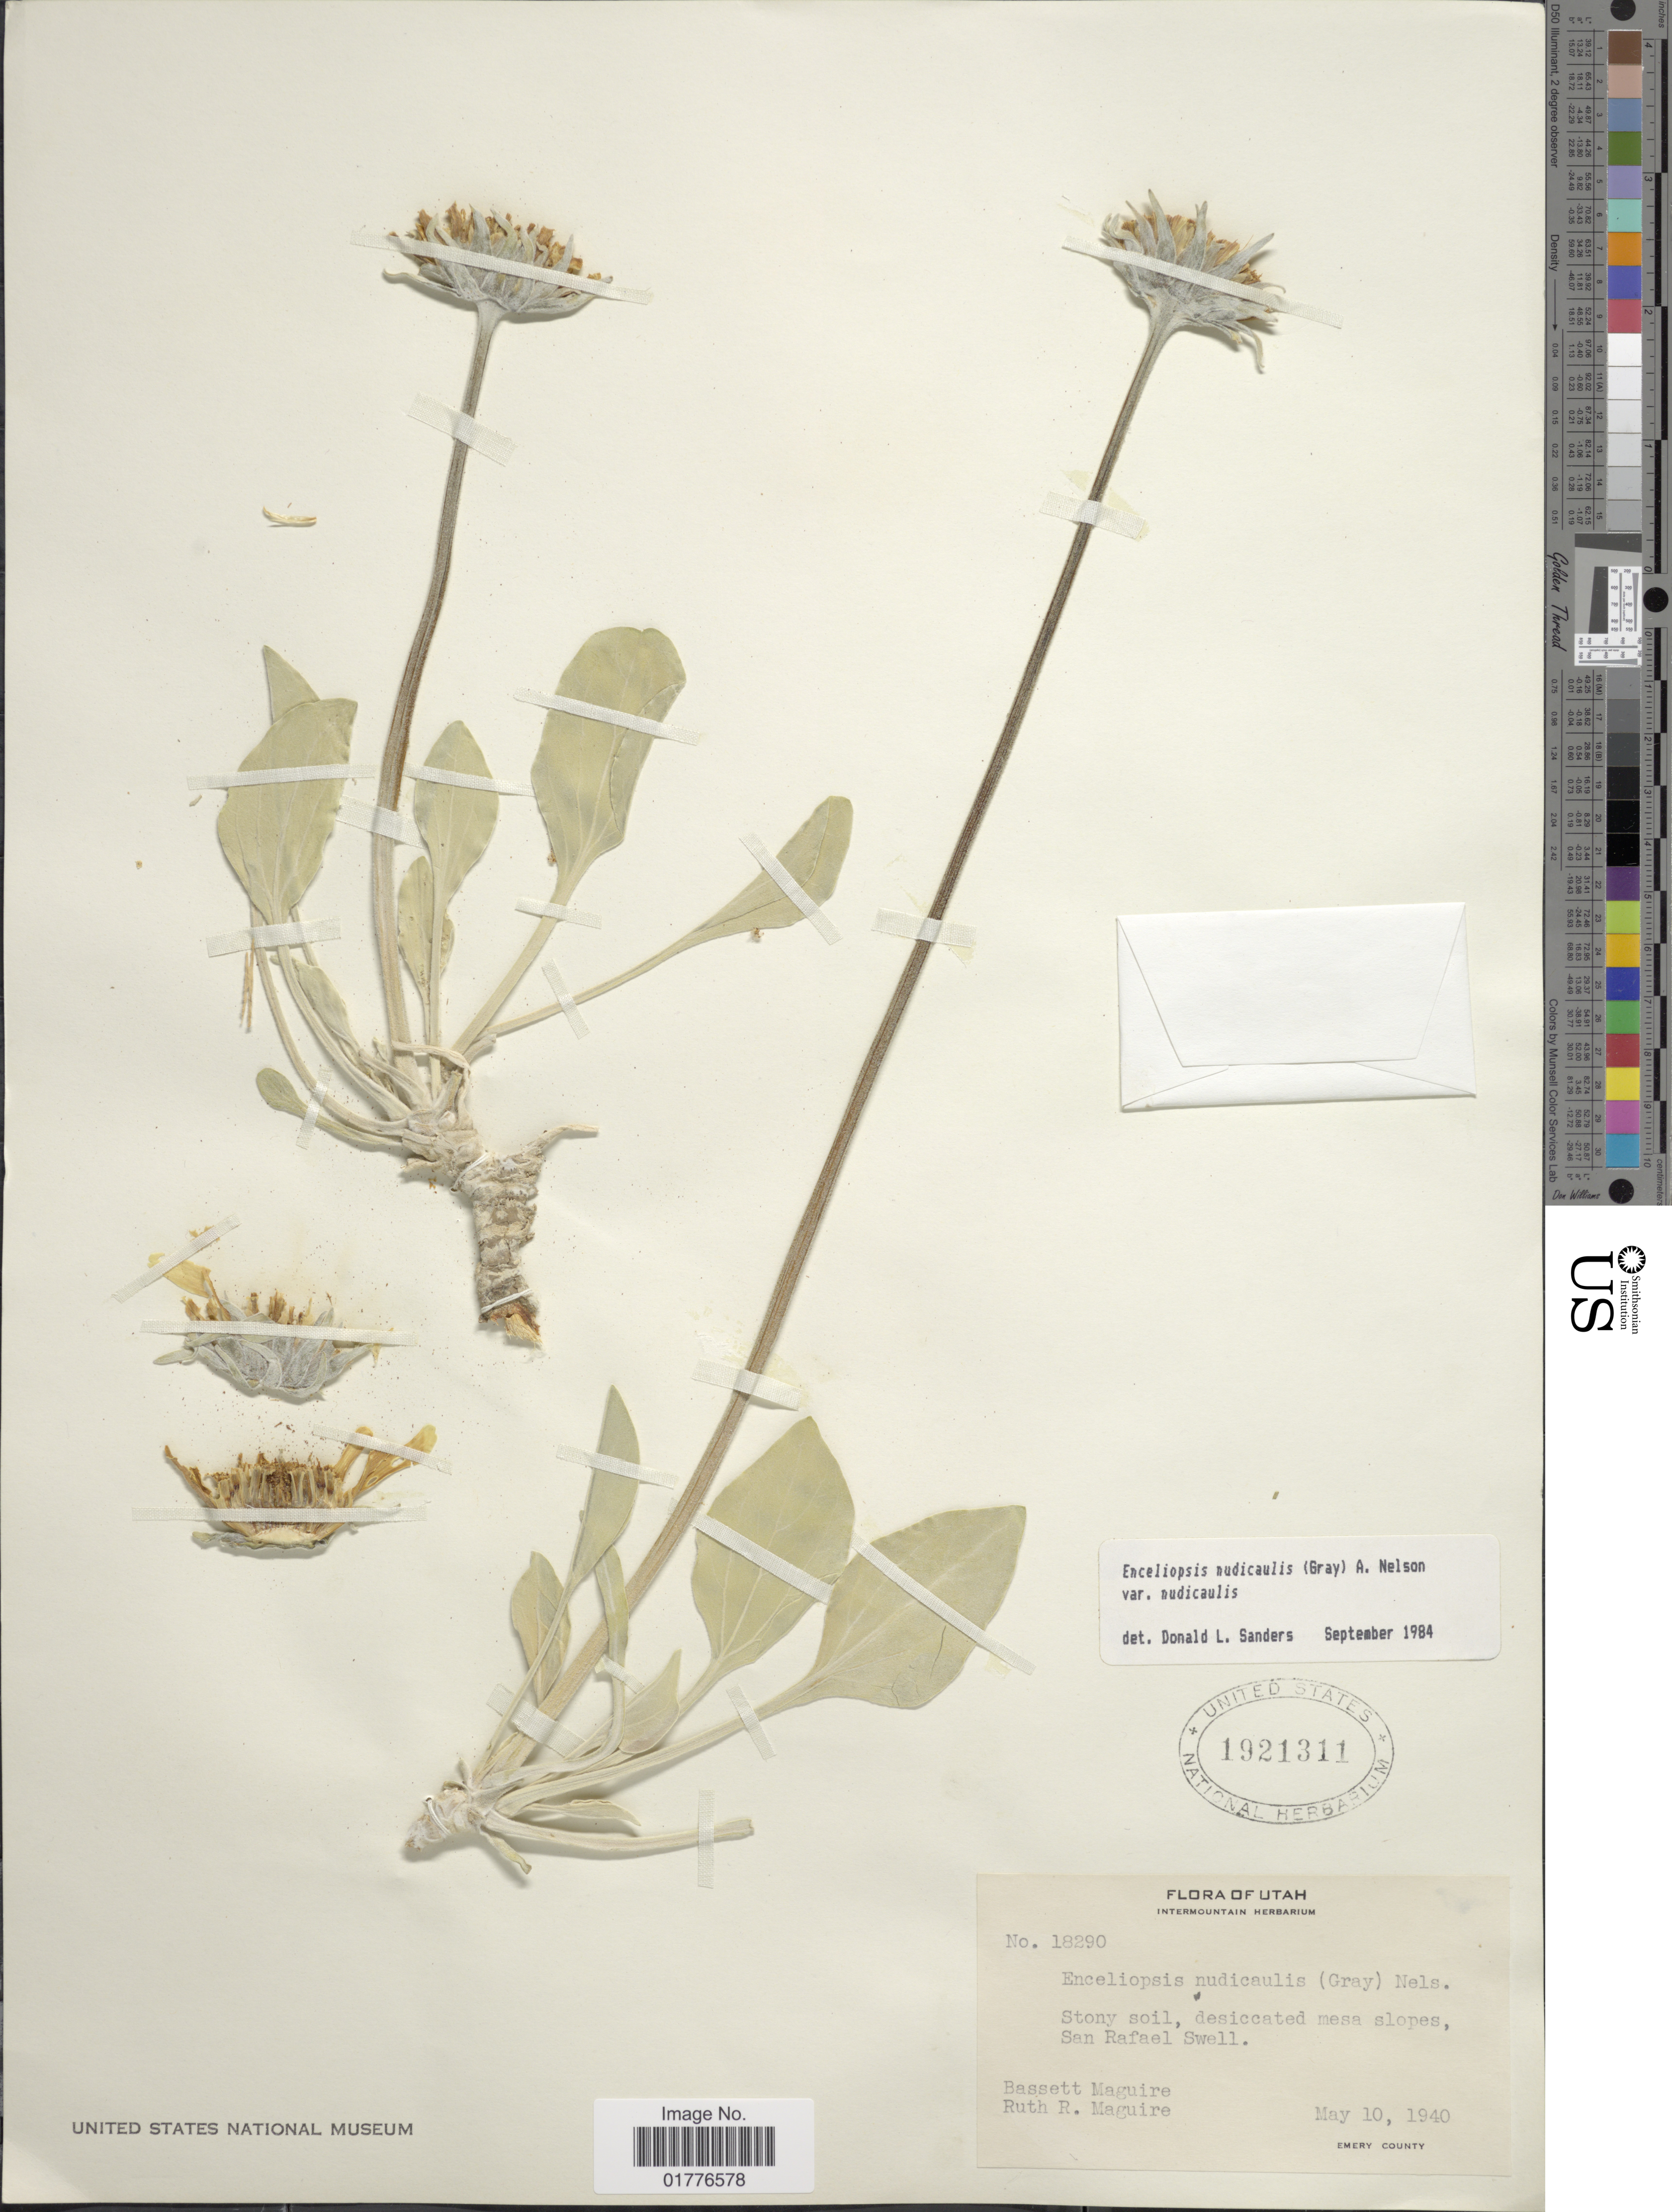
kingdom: Plantae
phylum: Tracheophyta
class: Magnoliopsida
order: Asterales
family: Asteraceae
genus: Enceliopsis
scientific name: Enceliopsis nudicaulis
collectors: B. Maguire & R. R. Maguire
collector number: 18290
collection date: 1940-05-10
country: United States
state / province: Utah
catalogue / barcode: US 1921311